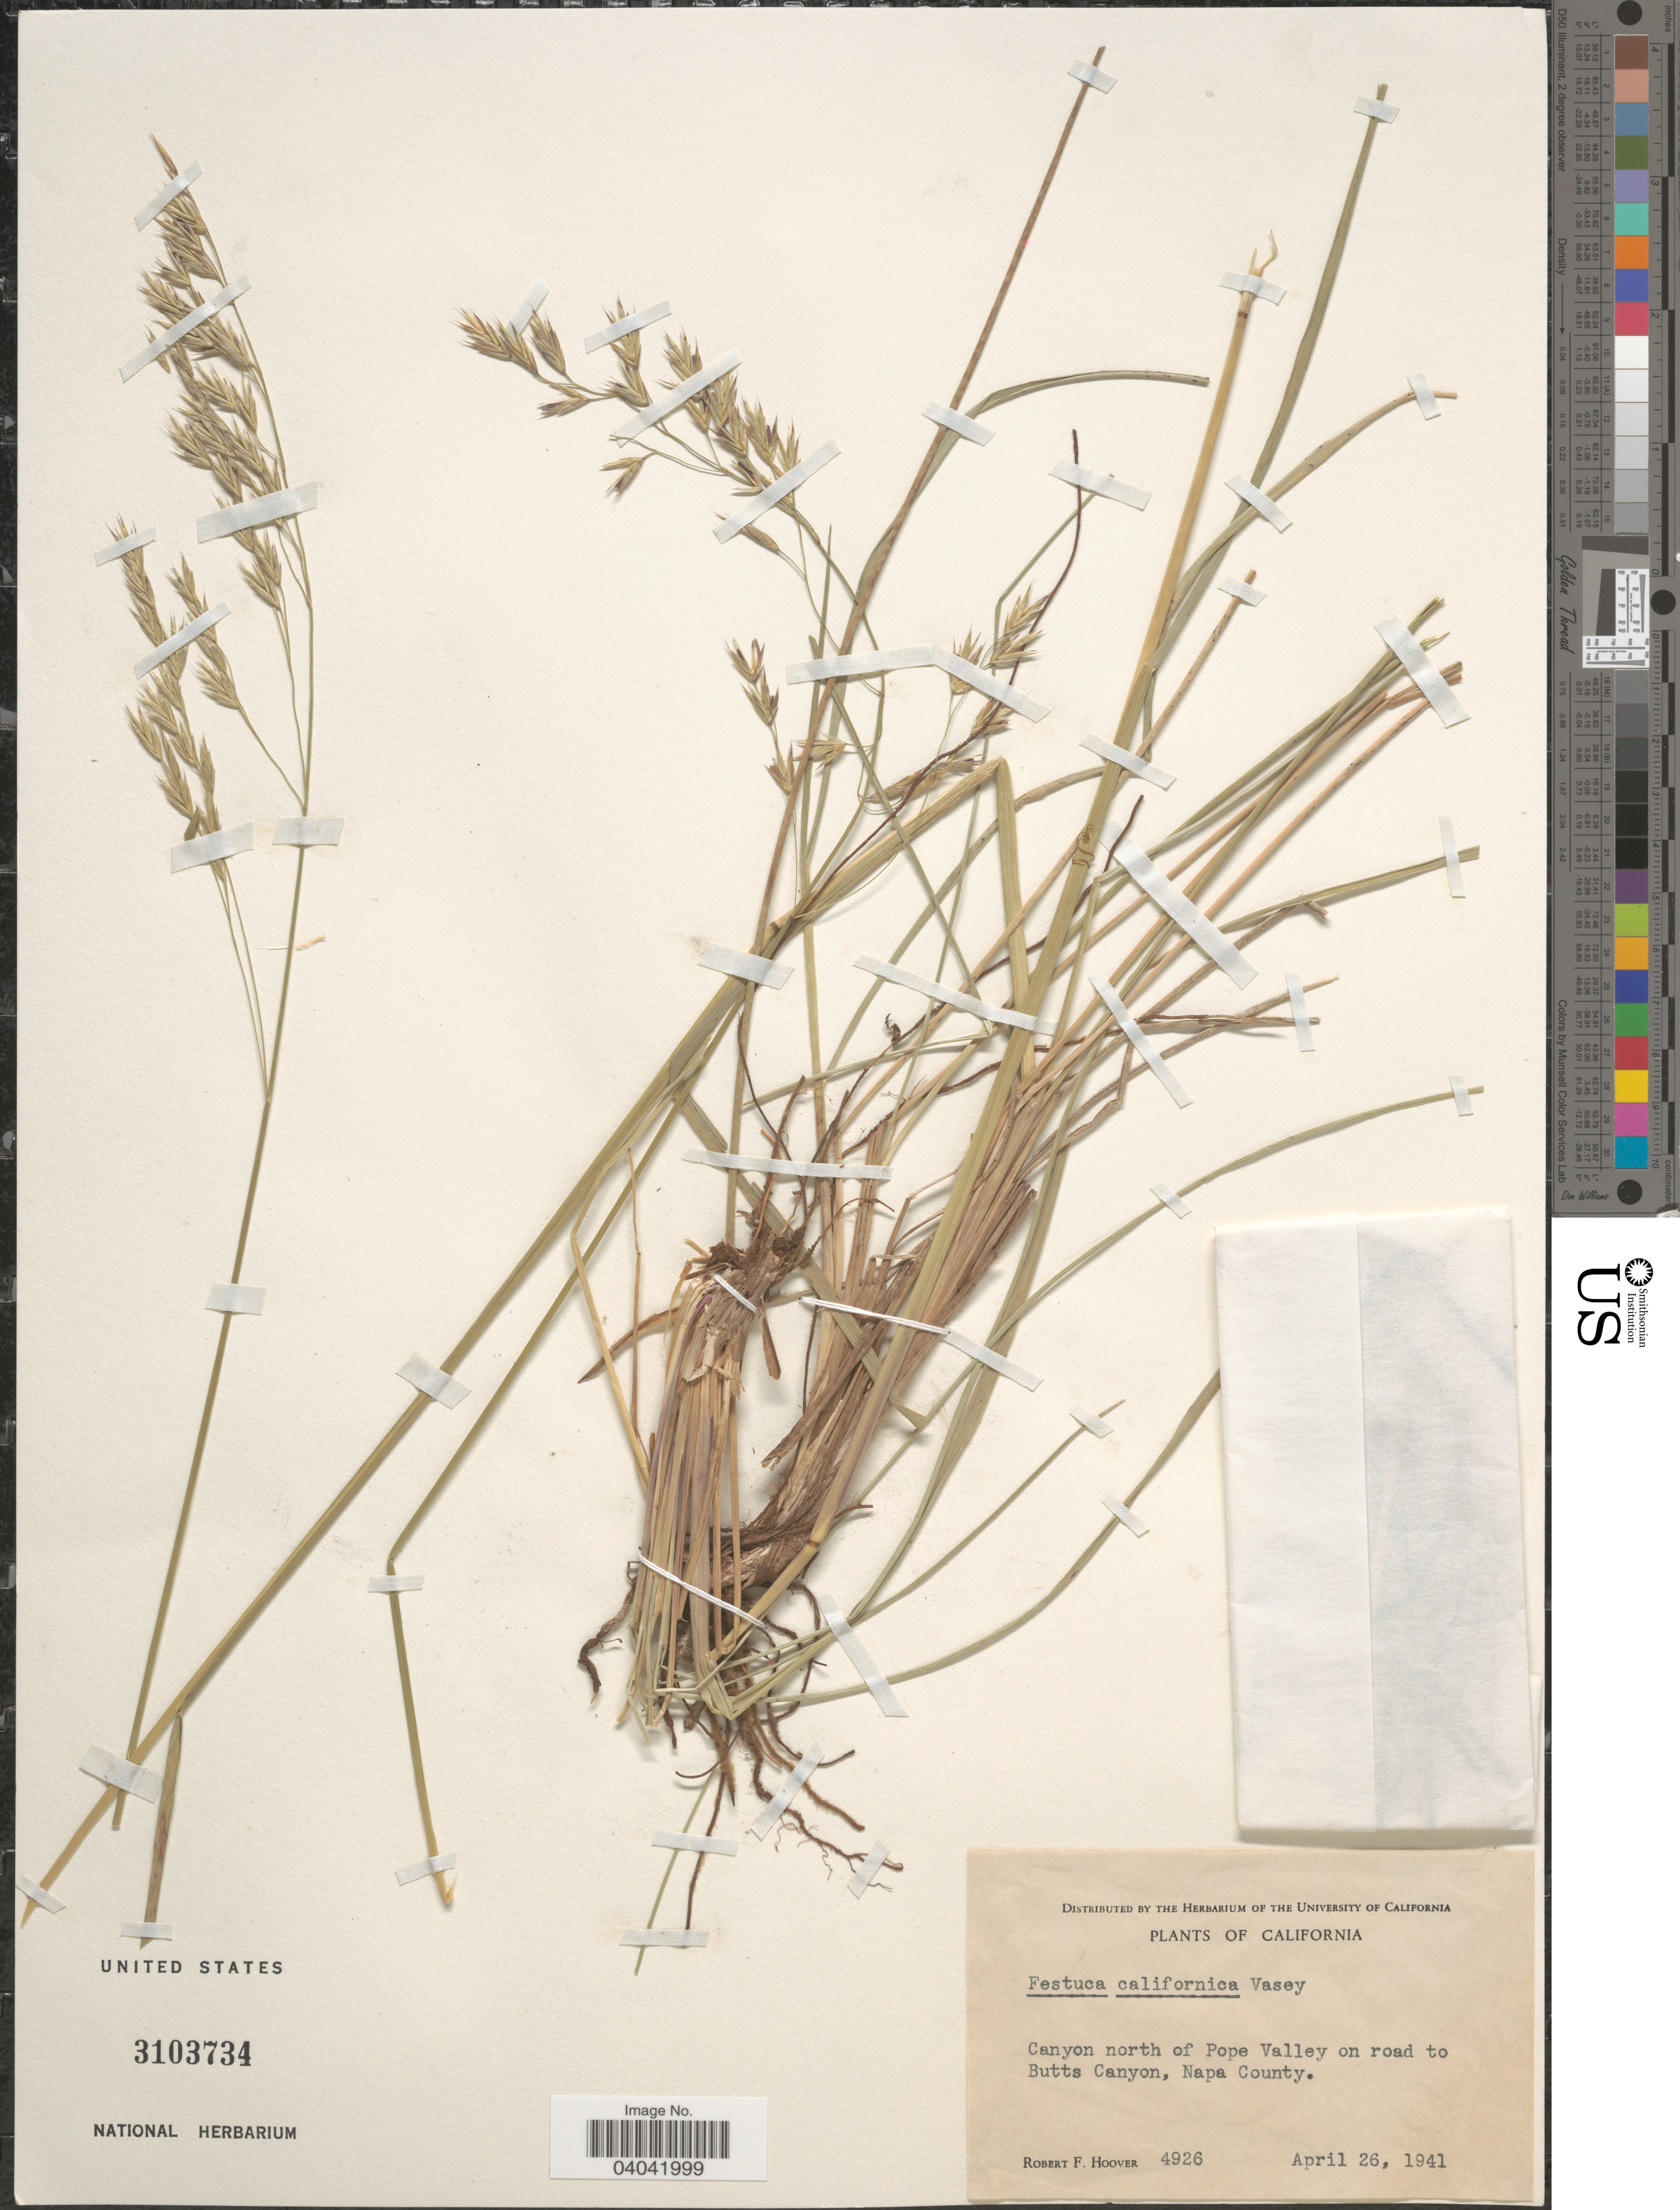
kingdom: Plantae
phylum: Tracheophyta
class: Liliopsida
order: Poales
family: Poaceae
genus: Festuca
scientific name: Festuca californica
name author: Vasey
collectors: R. F. Hoover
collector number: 4926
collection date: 1941-04-26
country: United States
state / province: California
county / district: Napa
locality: Canyon north of Pope Valley on road to Butts Canyon, Napa County.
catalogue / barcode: US 3103734